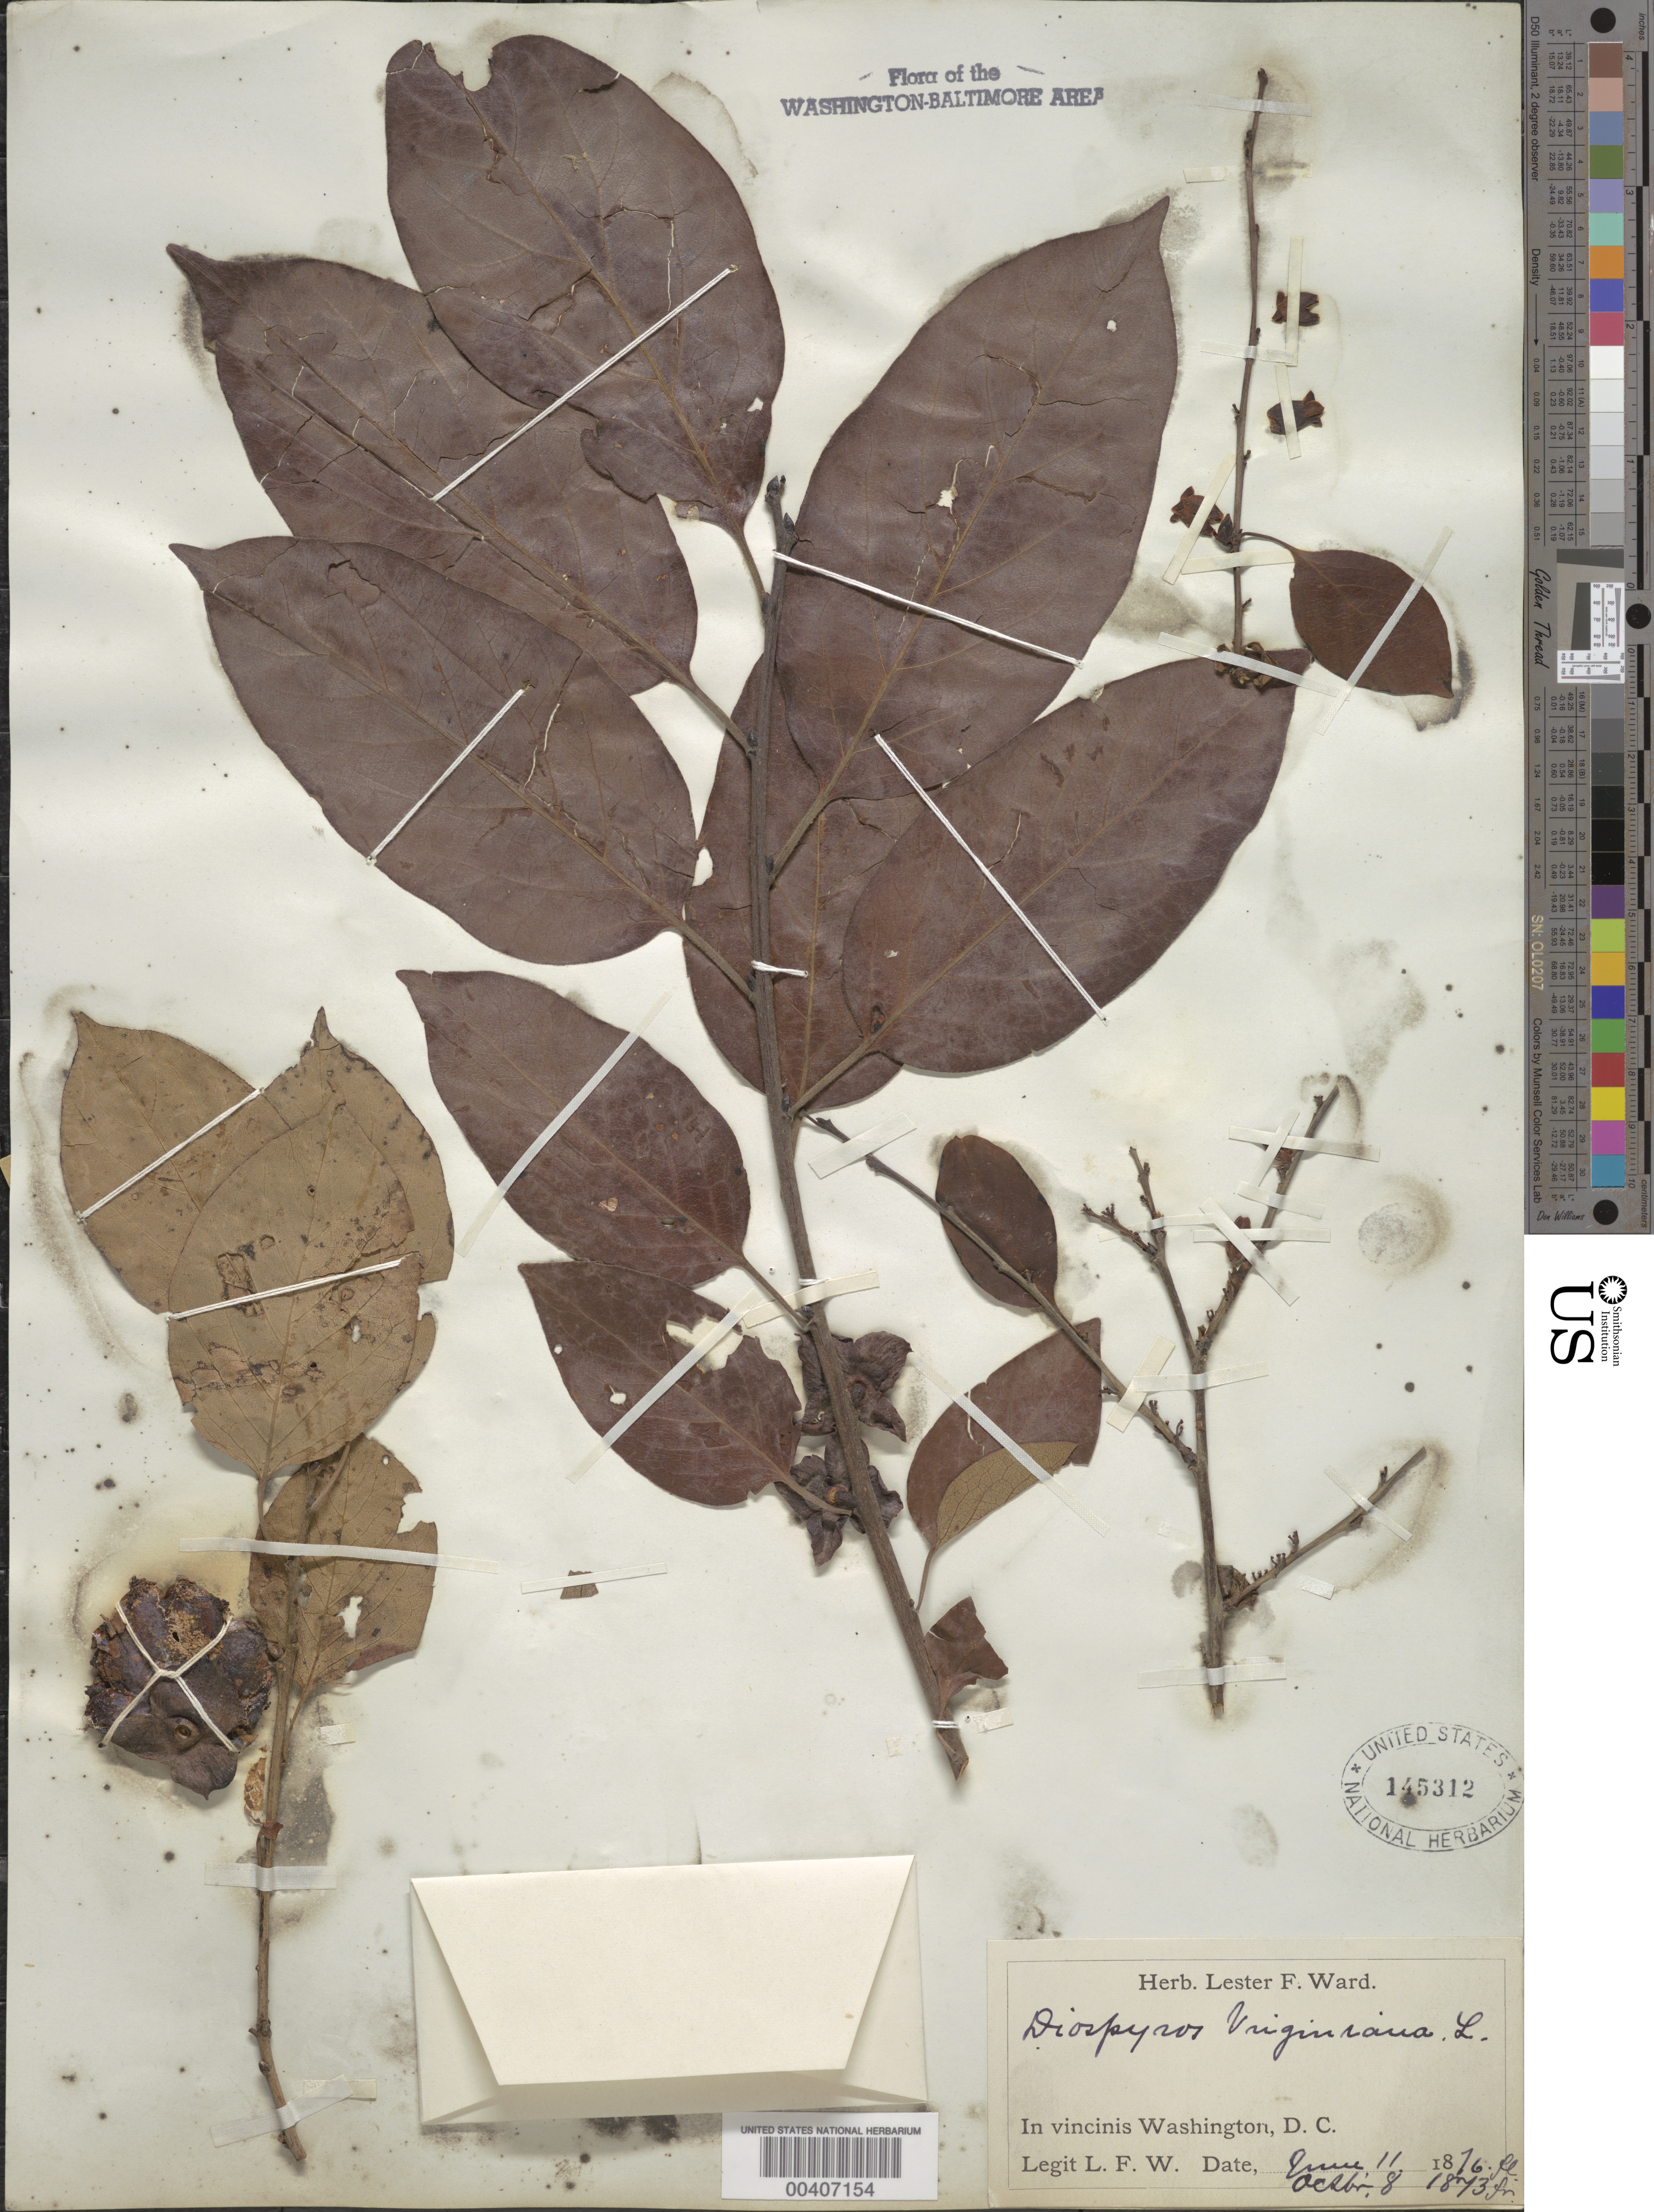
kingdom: Plantae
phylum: Tracheophyta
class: Magnoliopsida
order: Ericales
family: Ebenaceae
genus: Diospyros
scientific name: Diospyros virginiana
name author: L.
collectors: L. F. Ward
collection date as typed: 11 Jun 1876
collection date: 1876-06-11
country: United States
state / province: District of Columbia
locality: Washington DC Area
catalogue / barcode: US 145312